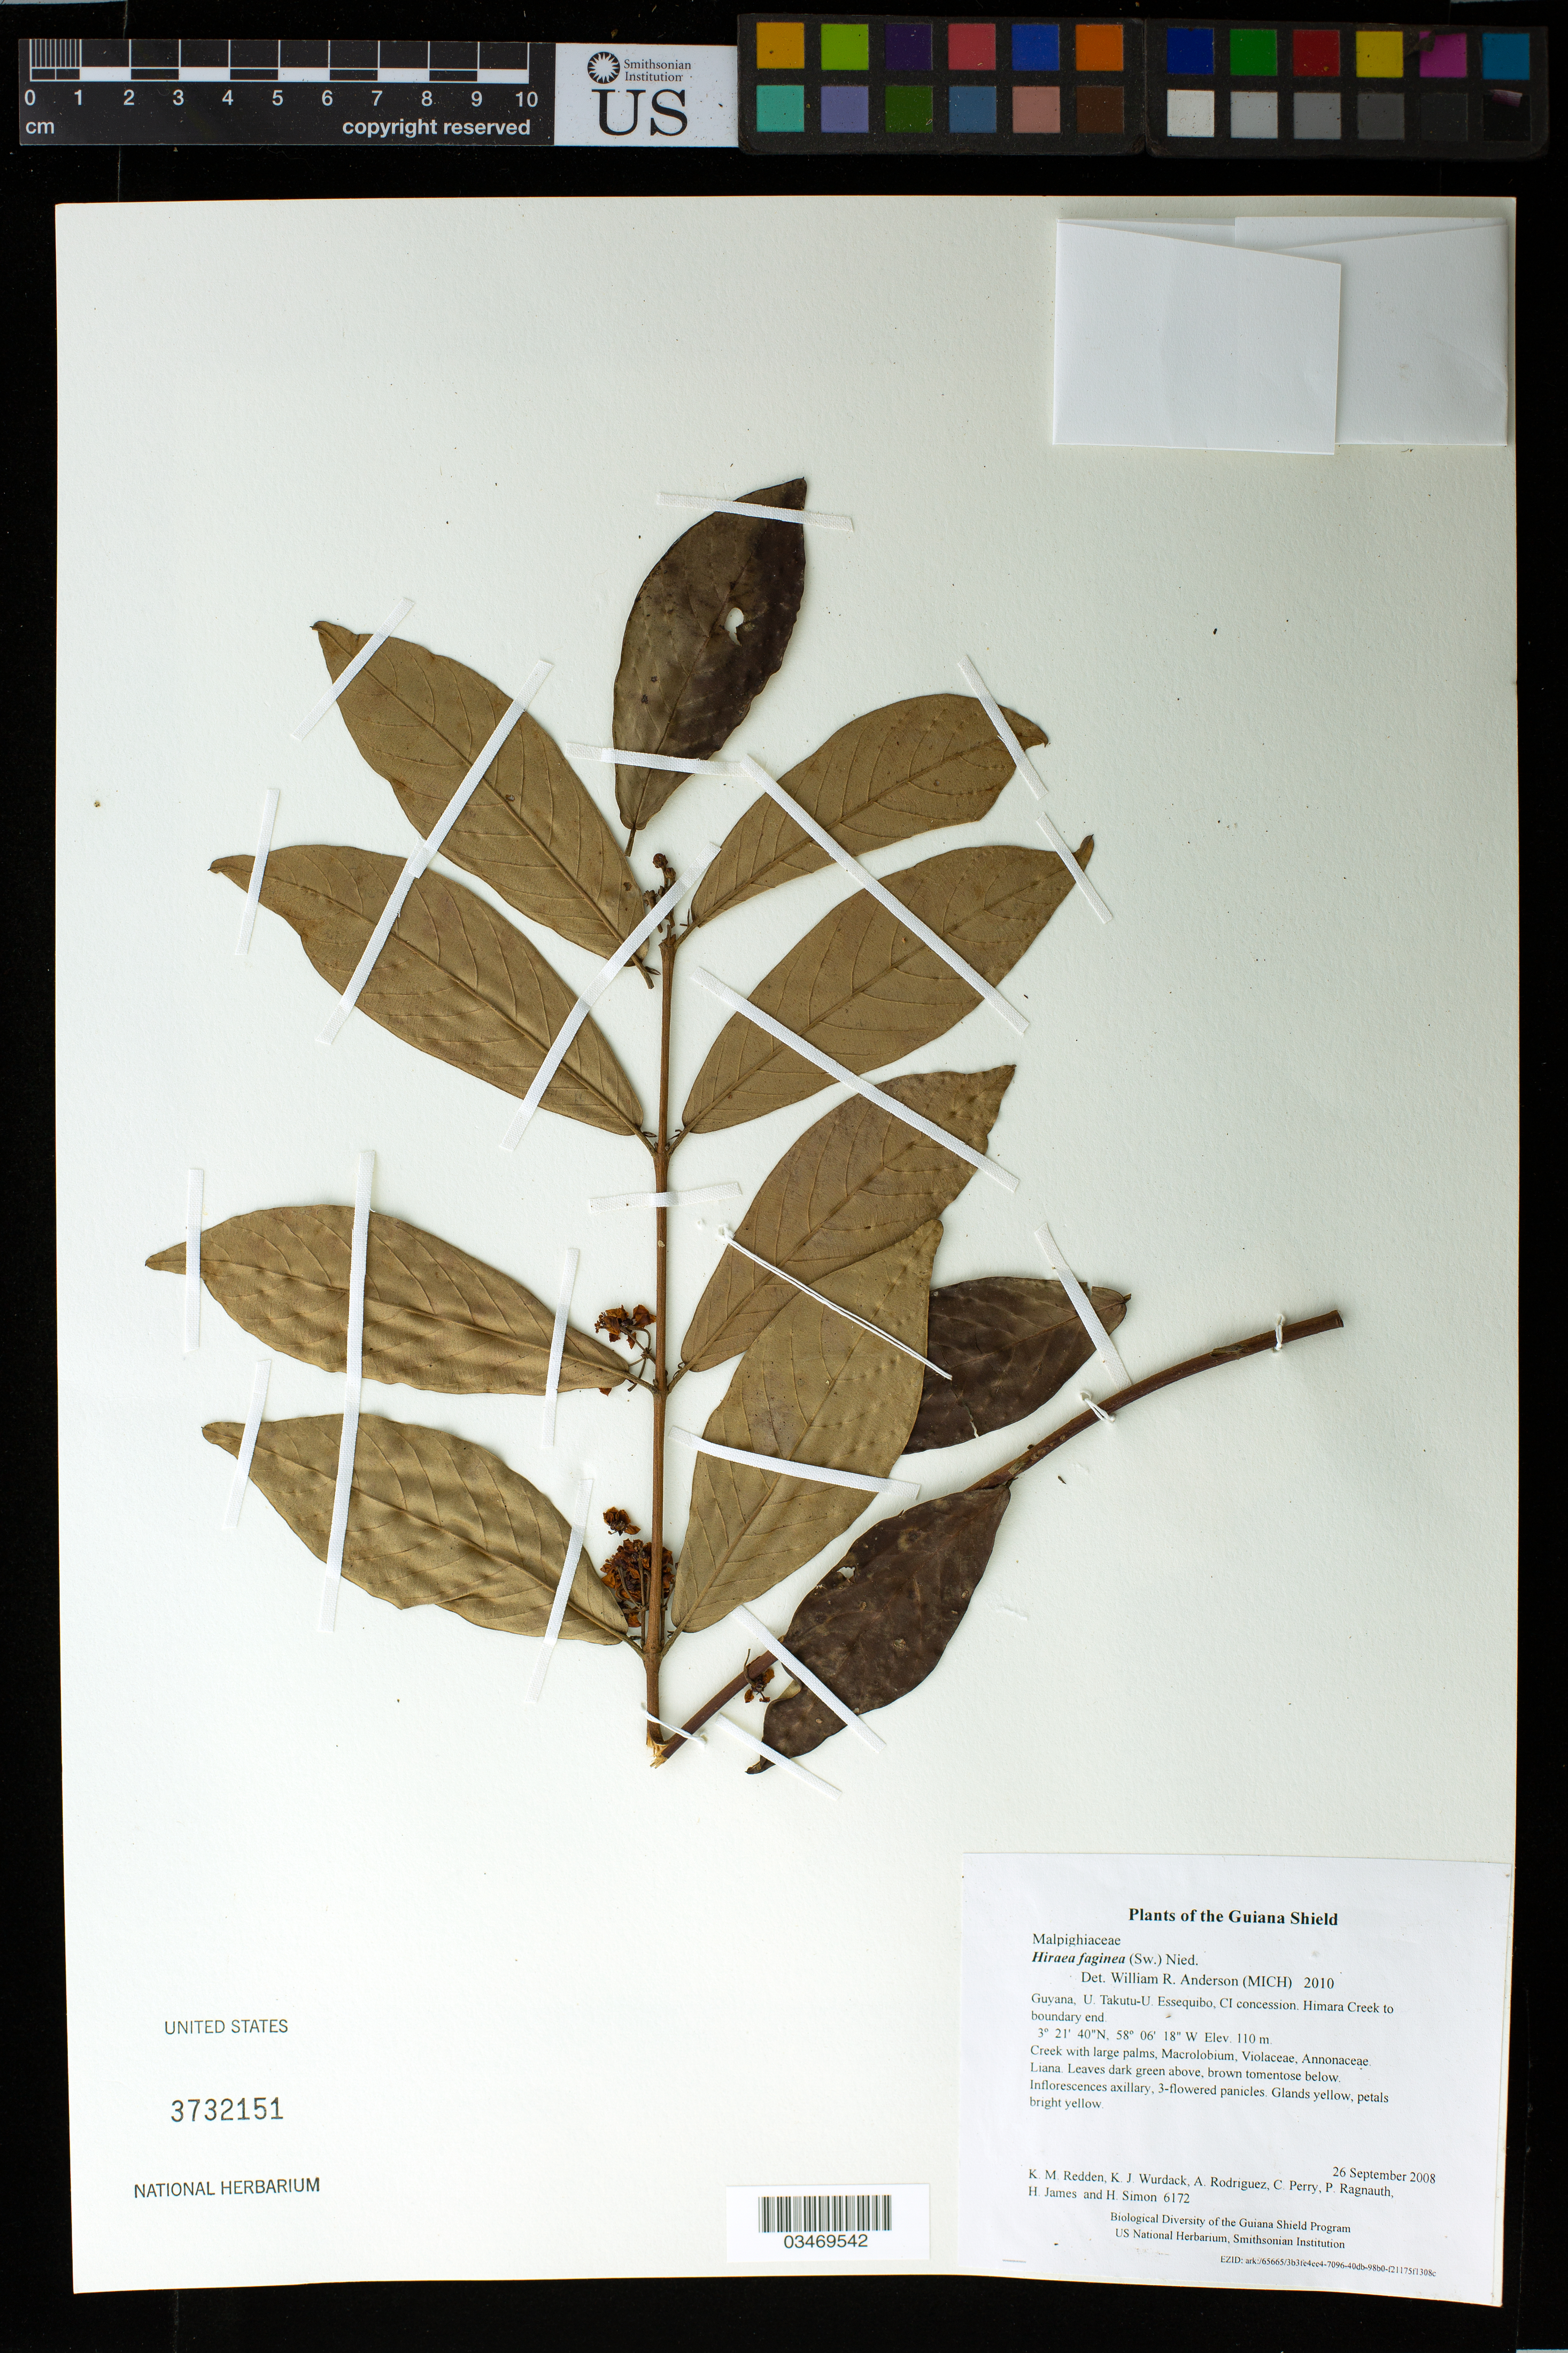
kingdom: Plantae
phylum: Tracheophyta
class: Magnoliopsida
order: Malpighiales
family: Malpighiaceae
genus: Hiraea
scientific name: Hiraea faginea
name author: (Sw.) Nied.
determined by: Anderson, W. R., (MICH), University of Michigan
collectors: K. M. Redden, K. Wurdack, A. Rodriguez, C. Perry, P. Ragnauth, H. James & H. Simon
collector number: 6172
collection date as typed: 26 September 2008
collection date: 2008-09-26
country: Guyana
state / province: U. Takutu-U. Essequibo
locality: CI concession. Himara Creek to boundary end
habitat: Creek with large palms, Macrolobium, Violaceae, Annonaceae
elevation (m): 110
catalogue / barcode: US 3732151